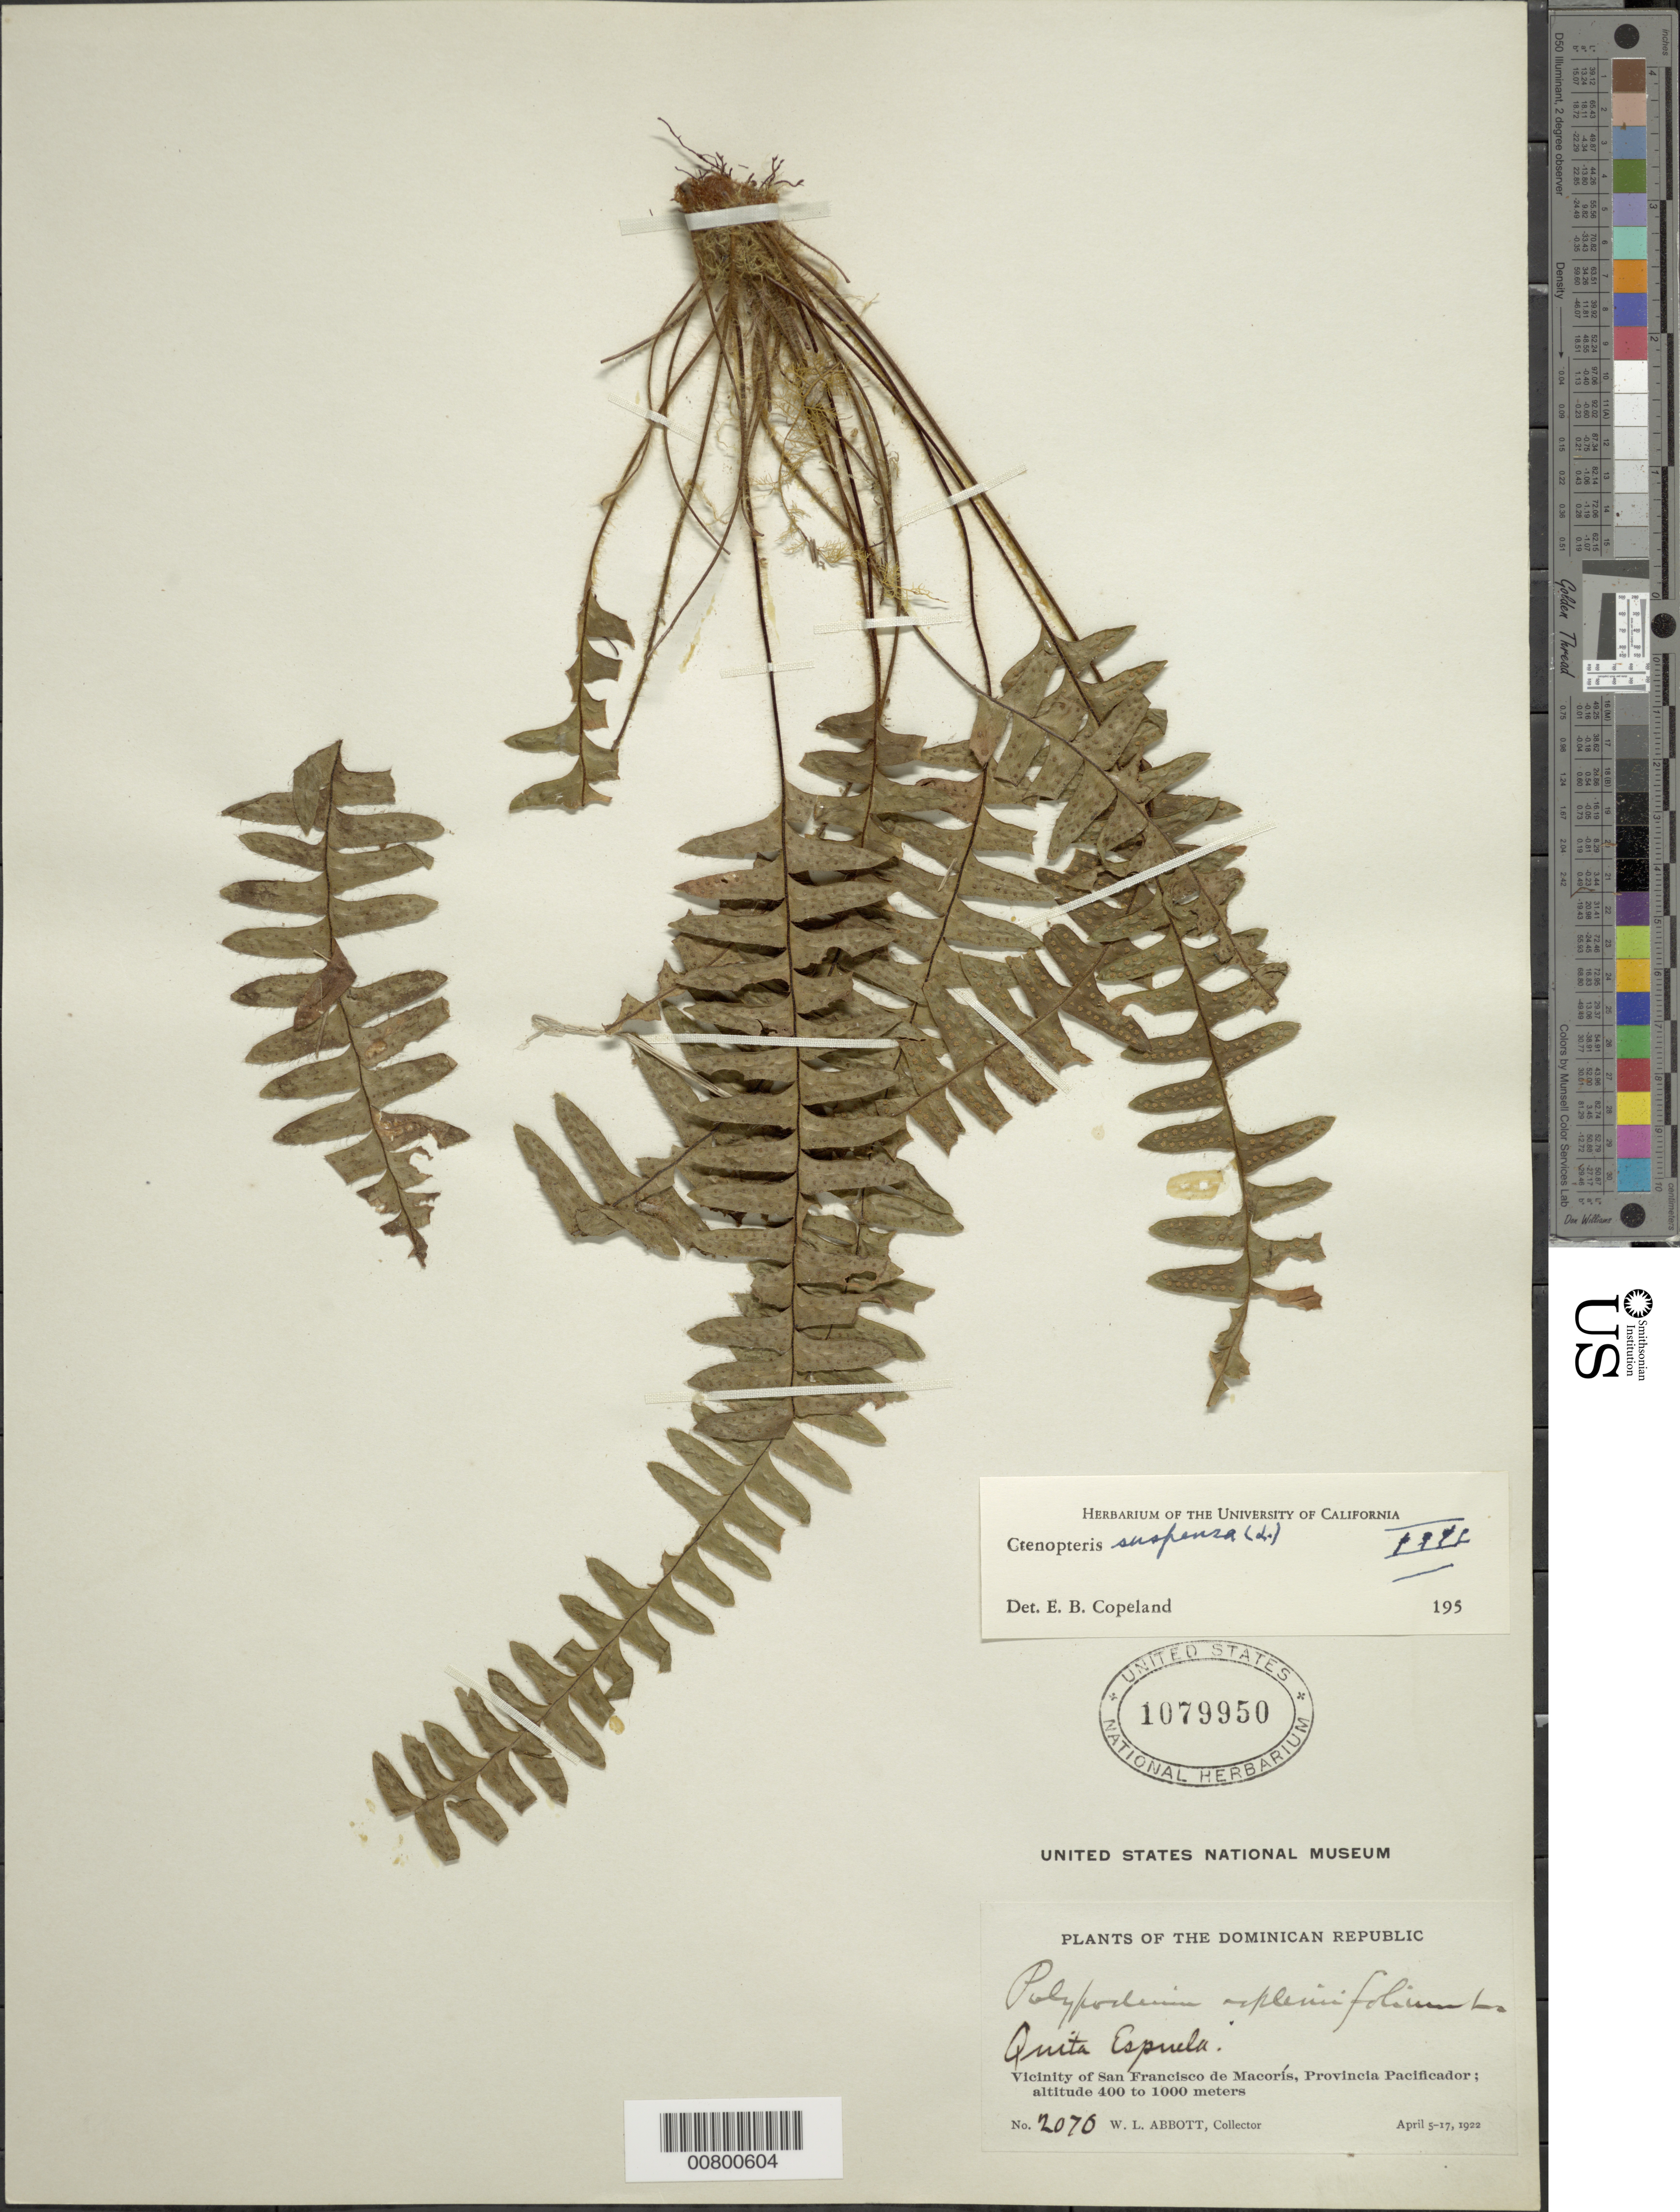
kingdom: Plantae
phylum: Tracheophyta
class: Polypodiopsida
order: Polypodiales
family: Polypodiaceae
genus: Terpsichore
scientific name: Terpsichore asplenifolia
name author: (L.) A.R. Sm.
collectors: W. L. Abbott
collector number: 2070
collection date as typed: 05 Apr 1922 to 17 Apr 1922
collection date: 1922-04-05/1922-04-17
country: Dominican Republic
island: Hispaniola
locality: Prov. Pacificador, vicinity of San Francisdo de Macorís, Quita Espuela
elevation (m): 400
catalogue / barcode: US 1079950